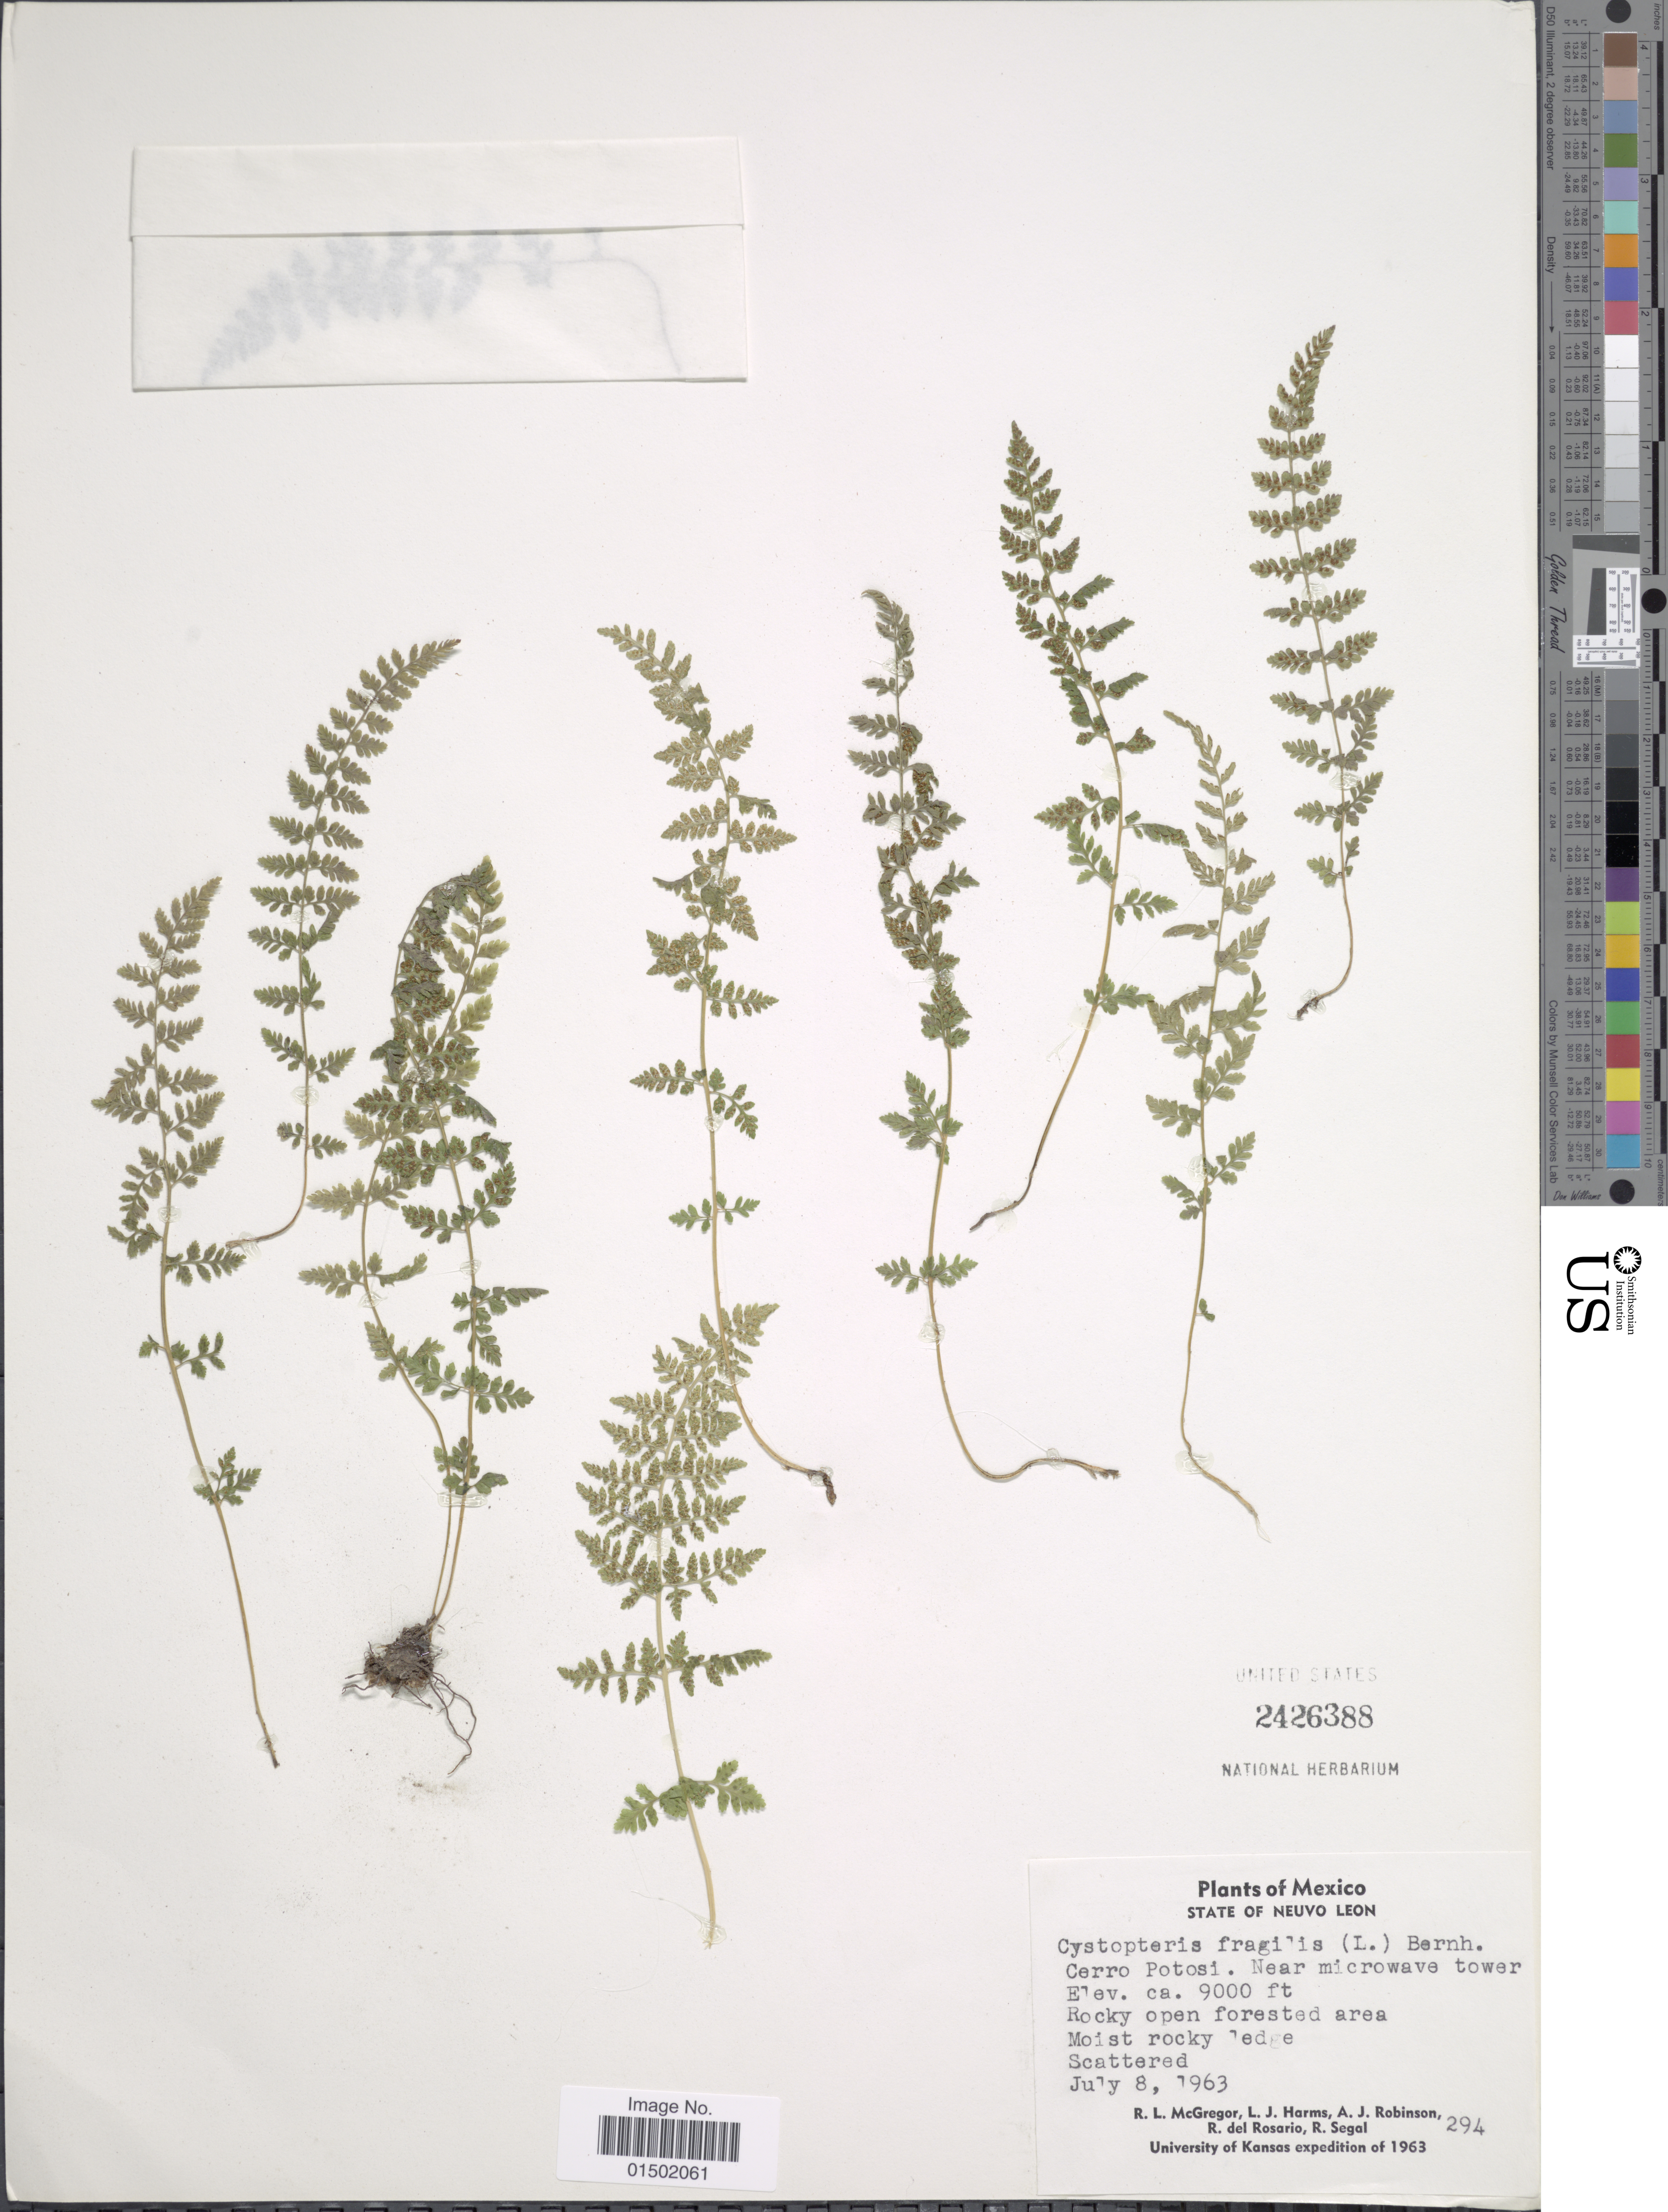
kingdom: Plantae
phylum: Tracheophyta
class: Polypodiopsida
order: Polypodiales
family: Cystopteridaceae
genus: Cystopteris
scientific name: Cystopteris fragilis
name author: (L.) Bernh.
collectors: R. McGregor, L. Harms, A. J. Robinson, R. del Rosario & R. Segal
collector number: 294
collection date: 1963-07-08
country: Mexico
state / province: Nuevo León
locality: Cerro Potosi. Near microwave tower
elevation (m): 2743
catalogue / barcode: US 2426388